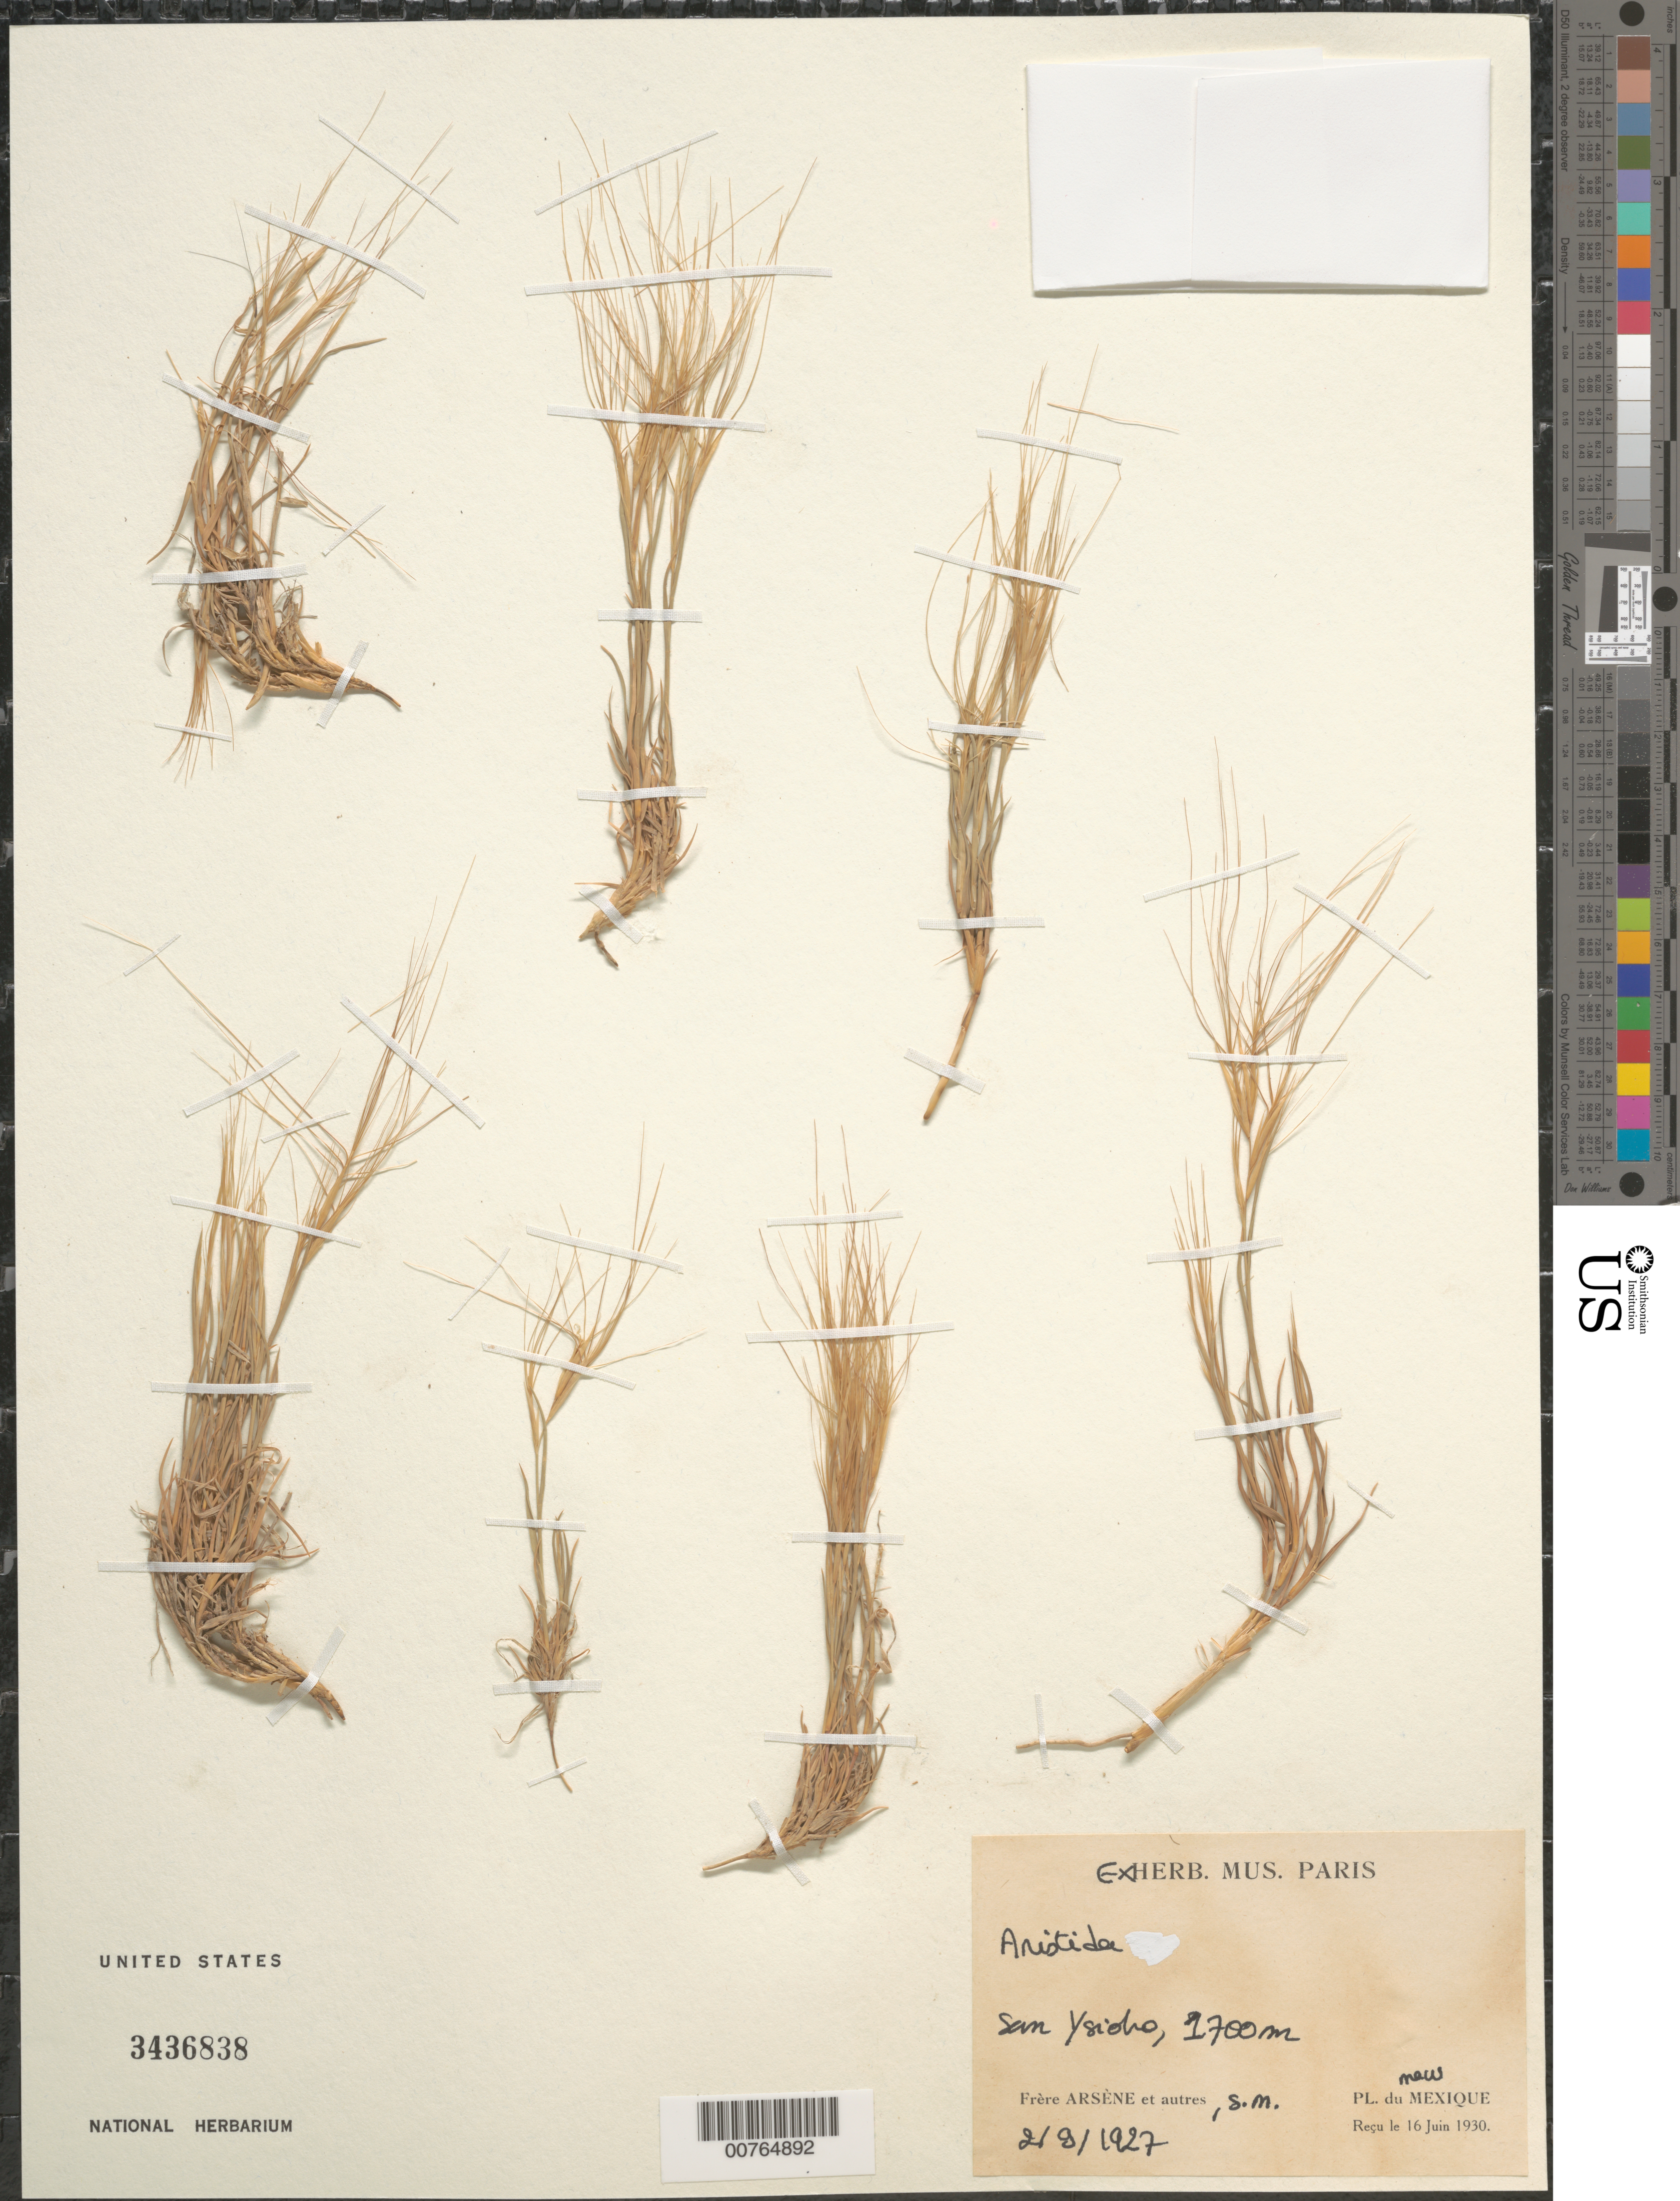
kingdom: Plantae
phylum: Tracheophyta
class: Liliopsida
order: Poales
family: Poaceae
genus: Aristida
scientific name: Aristida sp.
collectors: -- Arsène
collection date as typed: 02 Aug 1927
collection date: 1927-08-02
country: Mexico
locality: San Ysioho.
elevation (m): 1700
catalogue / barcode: US 3436838